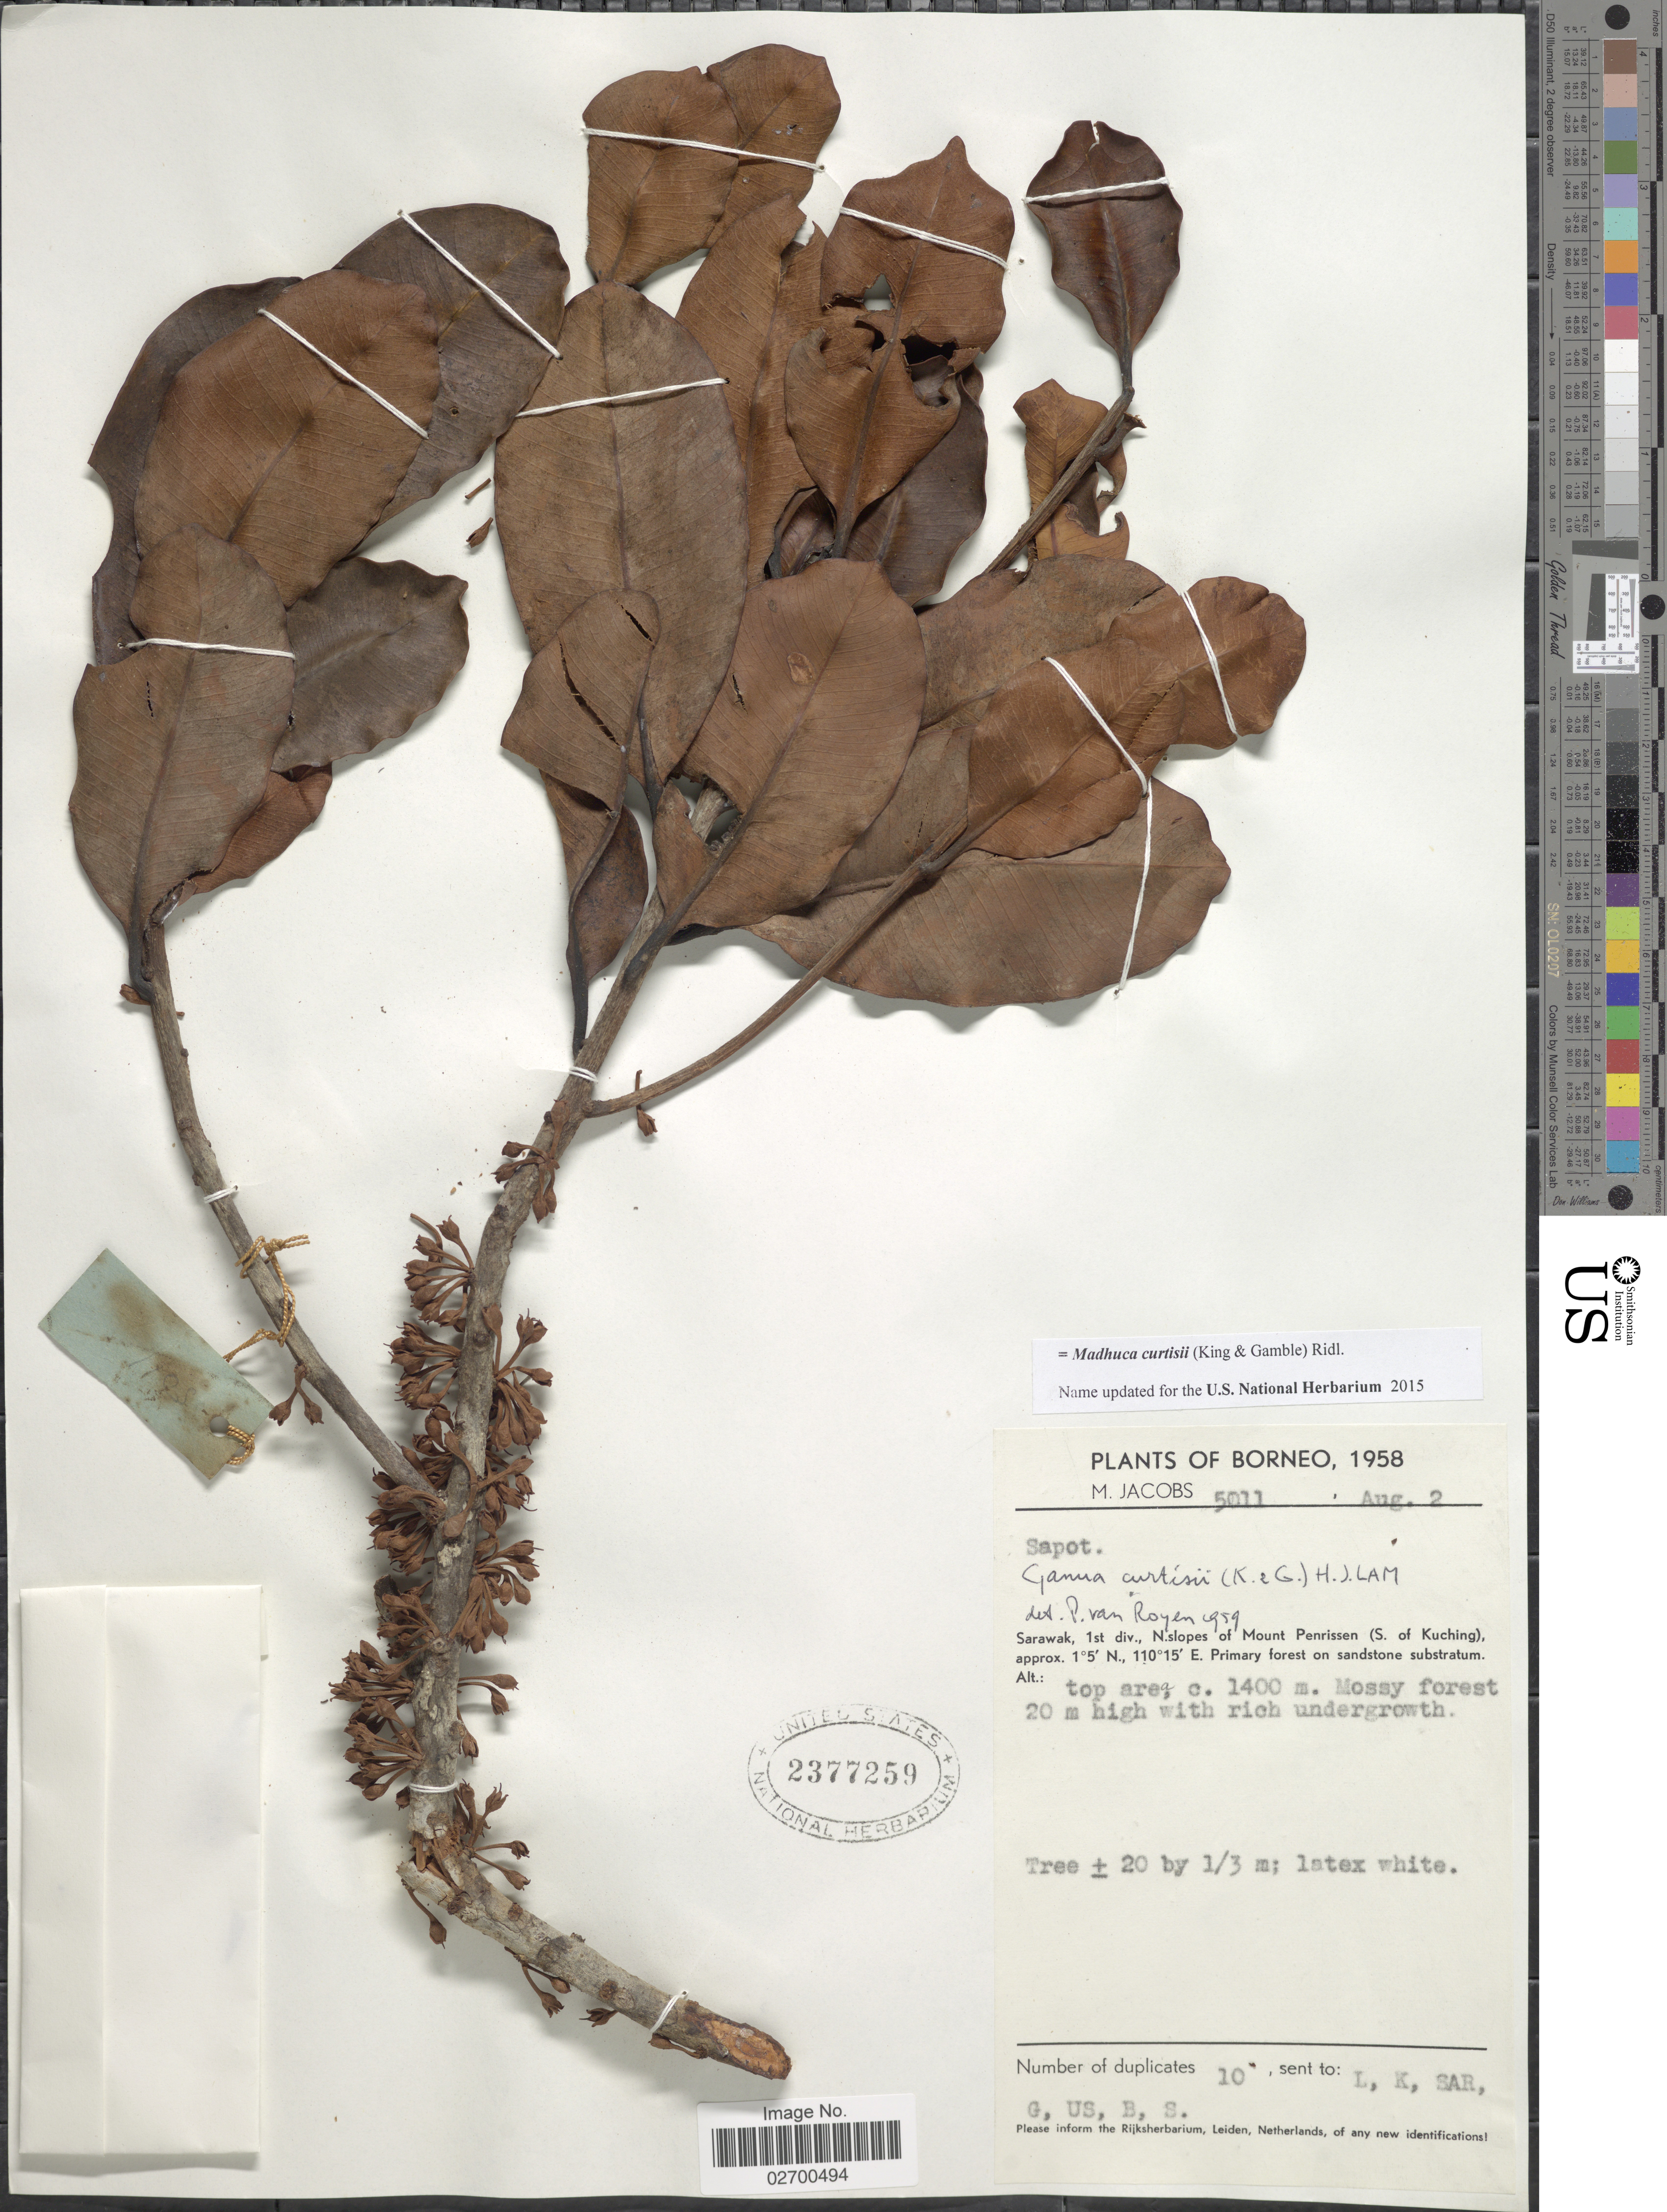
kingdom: Plantae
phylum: Tracheophyta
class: Magnoliopsida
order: Ericales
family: Sapotaceae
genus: Madhuca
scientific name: Madhuca curtisii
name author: (King & Gamble) Ridl.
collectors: M. Jacobs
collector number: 5011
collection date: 1958-08-02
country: Malaysia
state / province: Sarawak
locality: Borneo. 1st div., N. slopes of Mount Penrissen (S. of Kuching)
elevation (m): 1400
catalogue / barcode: US 2377259